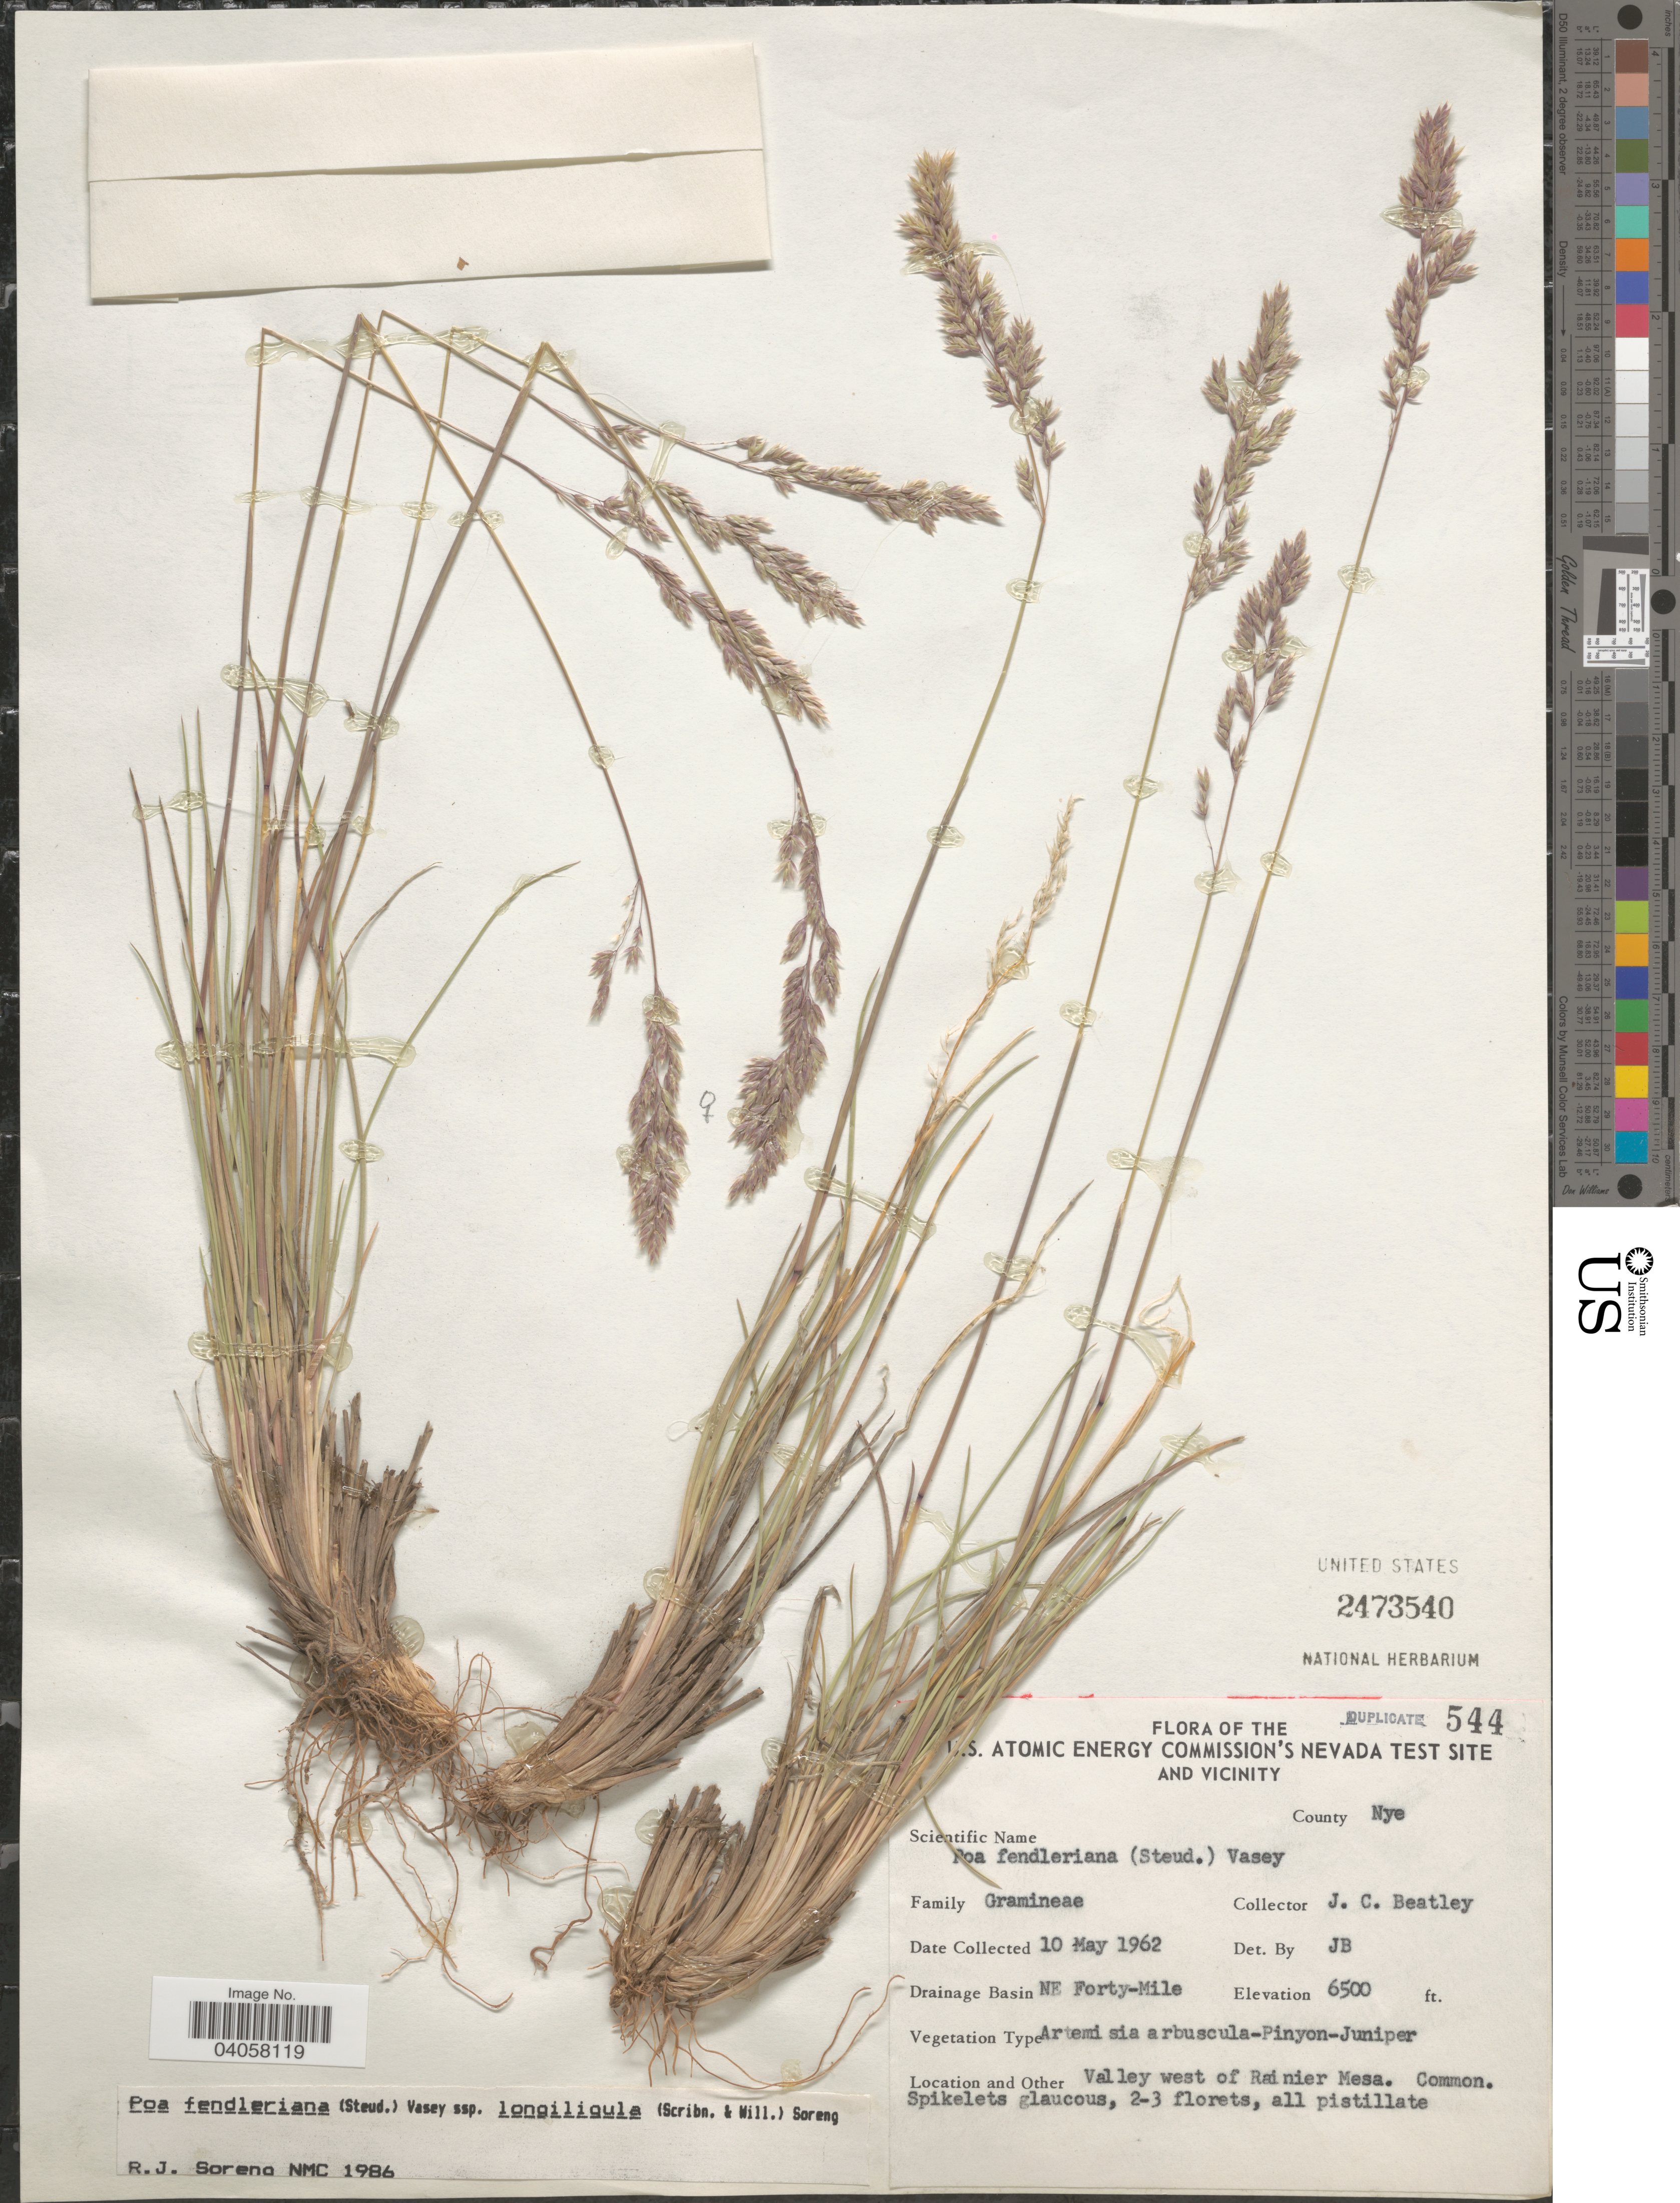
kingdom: Plantae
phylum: Tracheophyta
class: Liliopsida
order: Poales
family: Poaceae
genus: Poa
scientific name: Poa fendleriana subsp. longiligula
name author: (Scribn. & T.A. Williams) Soreng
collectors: J. C. Beatley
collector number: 544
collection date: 1962-05-10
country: United States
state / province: Nevada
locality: The U.S. Atomic Energy Commission's Nevada Test Site and Vicinity. County Nye. Drainage Basin NE Forty-Mile. Valley west of Rainier Mesa.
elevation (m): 1981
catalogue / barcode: US 2473540